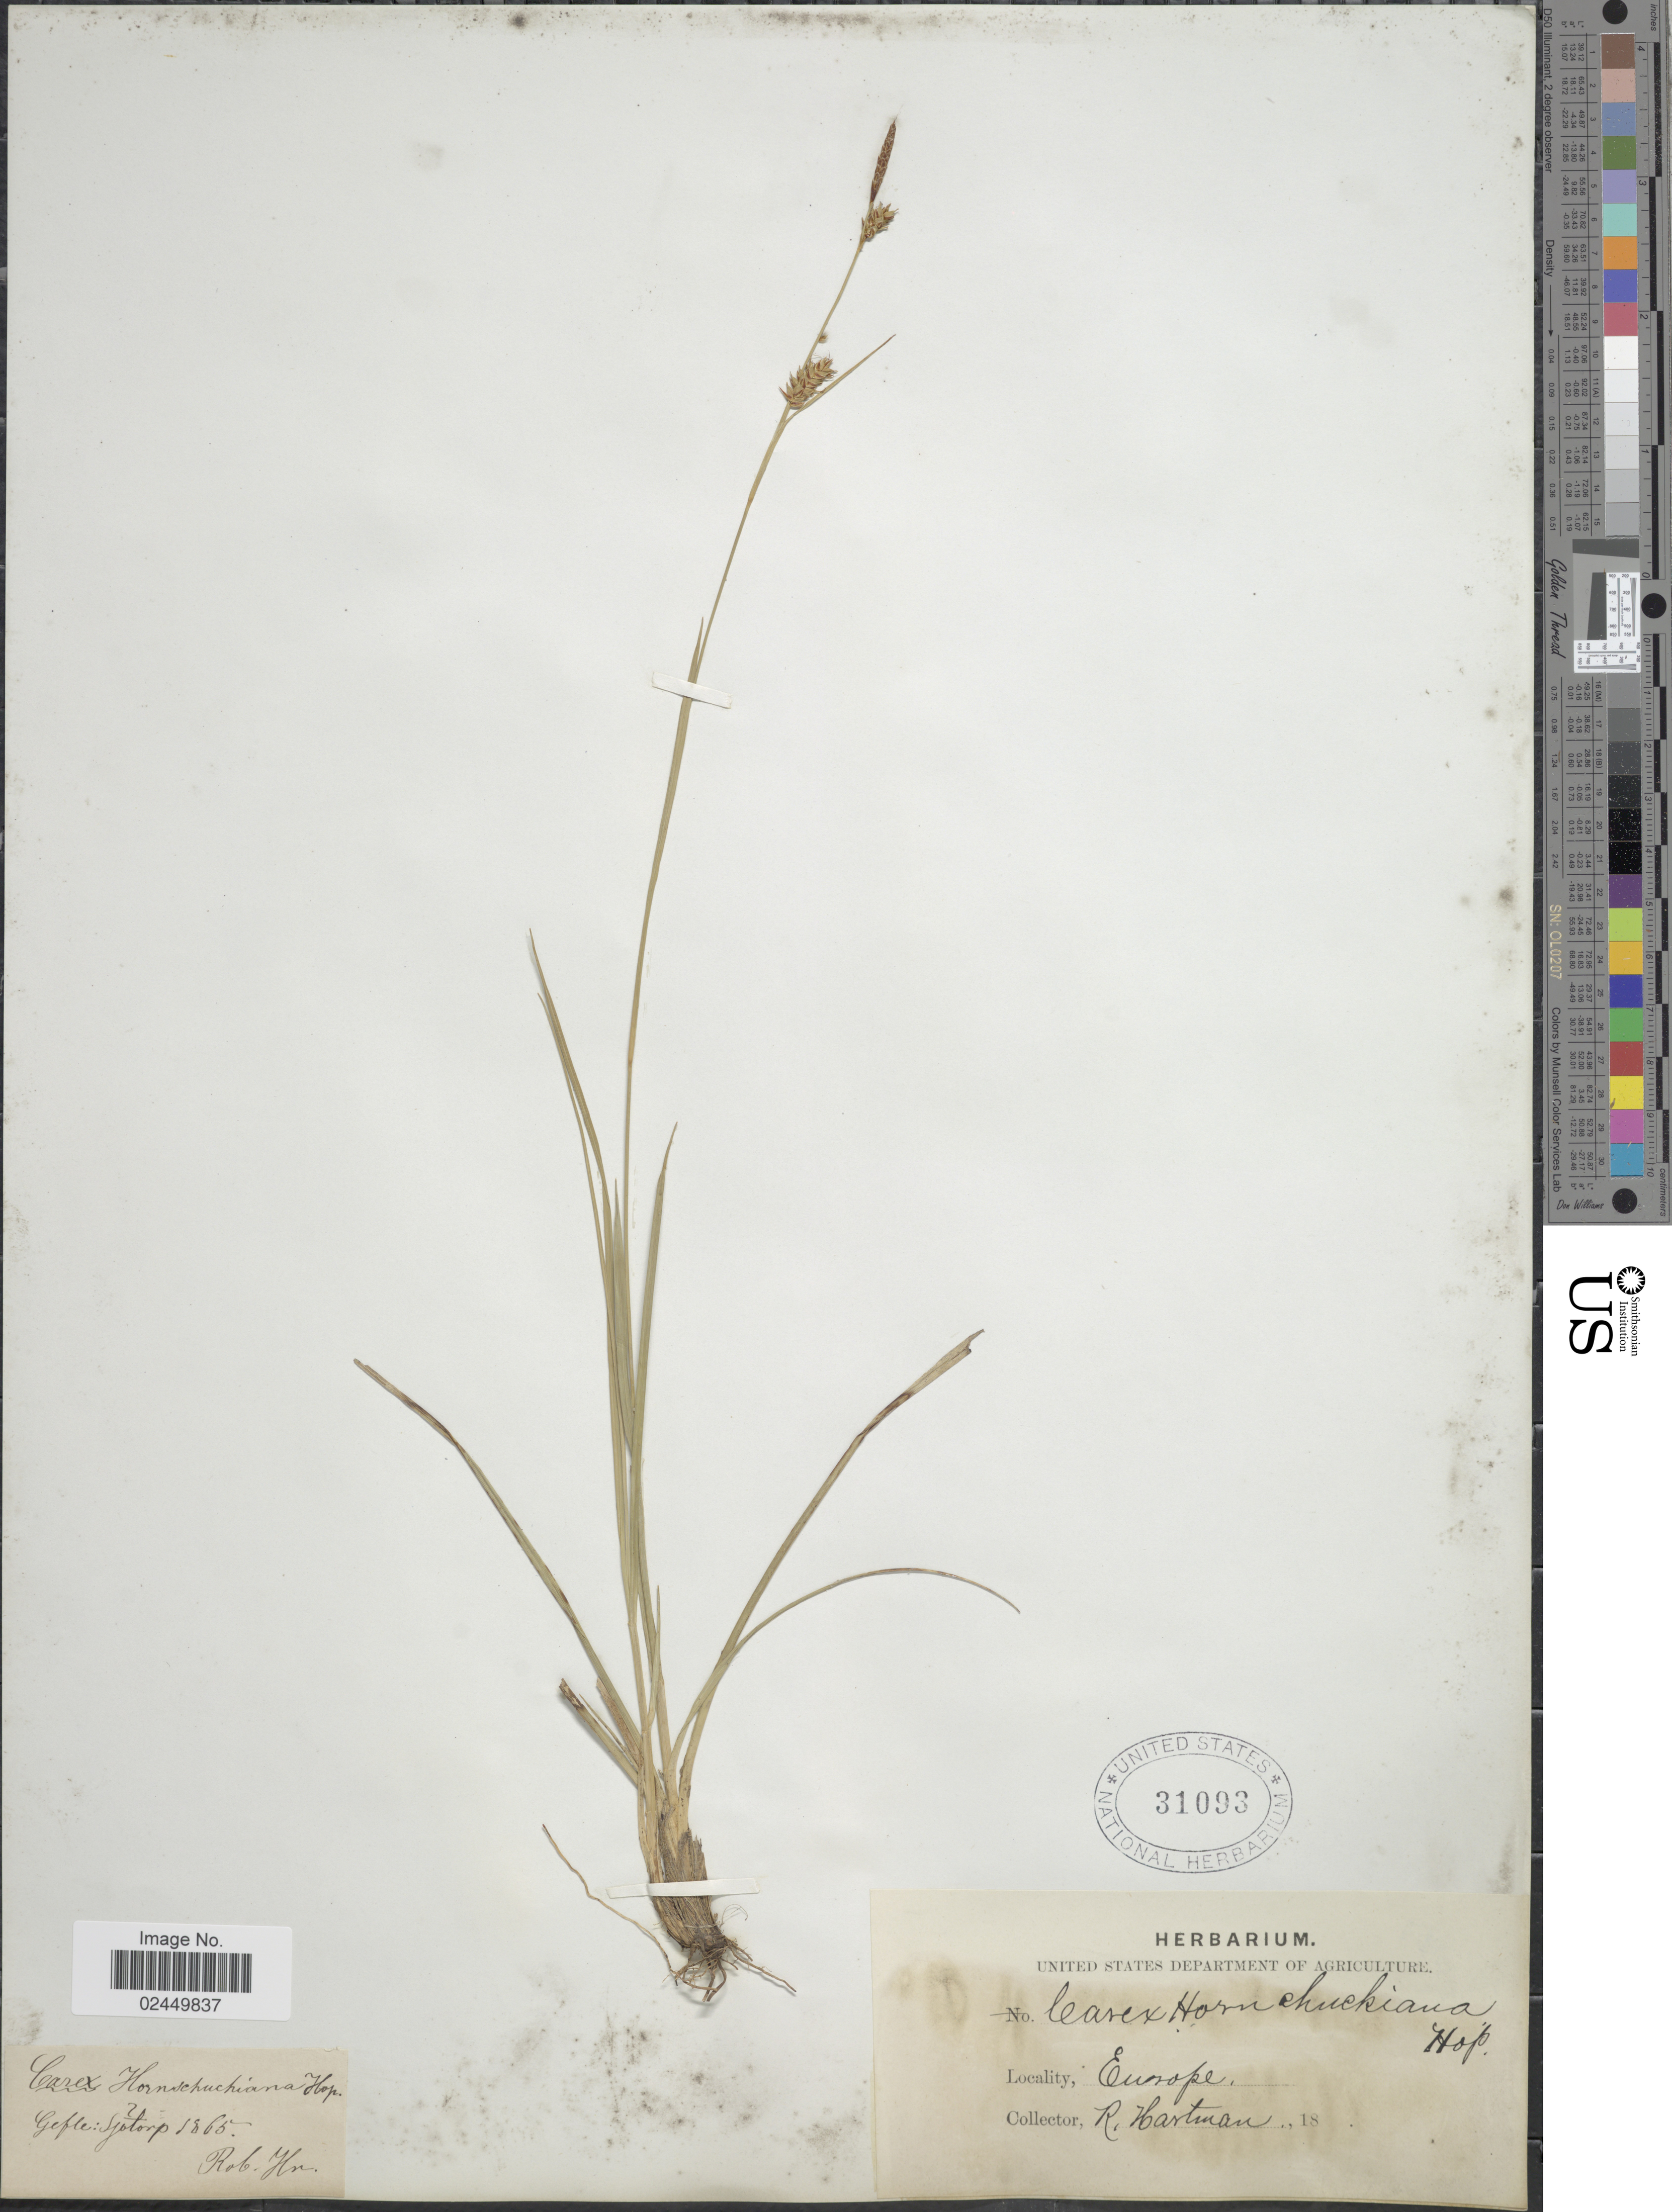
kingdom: Plantae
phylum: Tracheophyta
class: Liliopsida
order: Poales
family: Cyperaceae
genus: Carex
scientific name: Carex hostiana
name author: DC.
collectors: R. W. Hartman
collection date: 1865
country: Sweden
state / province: Gävleborg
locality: Gefle: Sjotorp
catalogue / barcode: US 31093